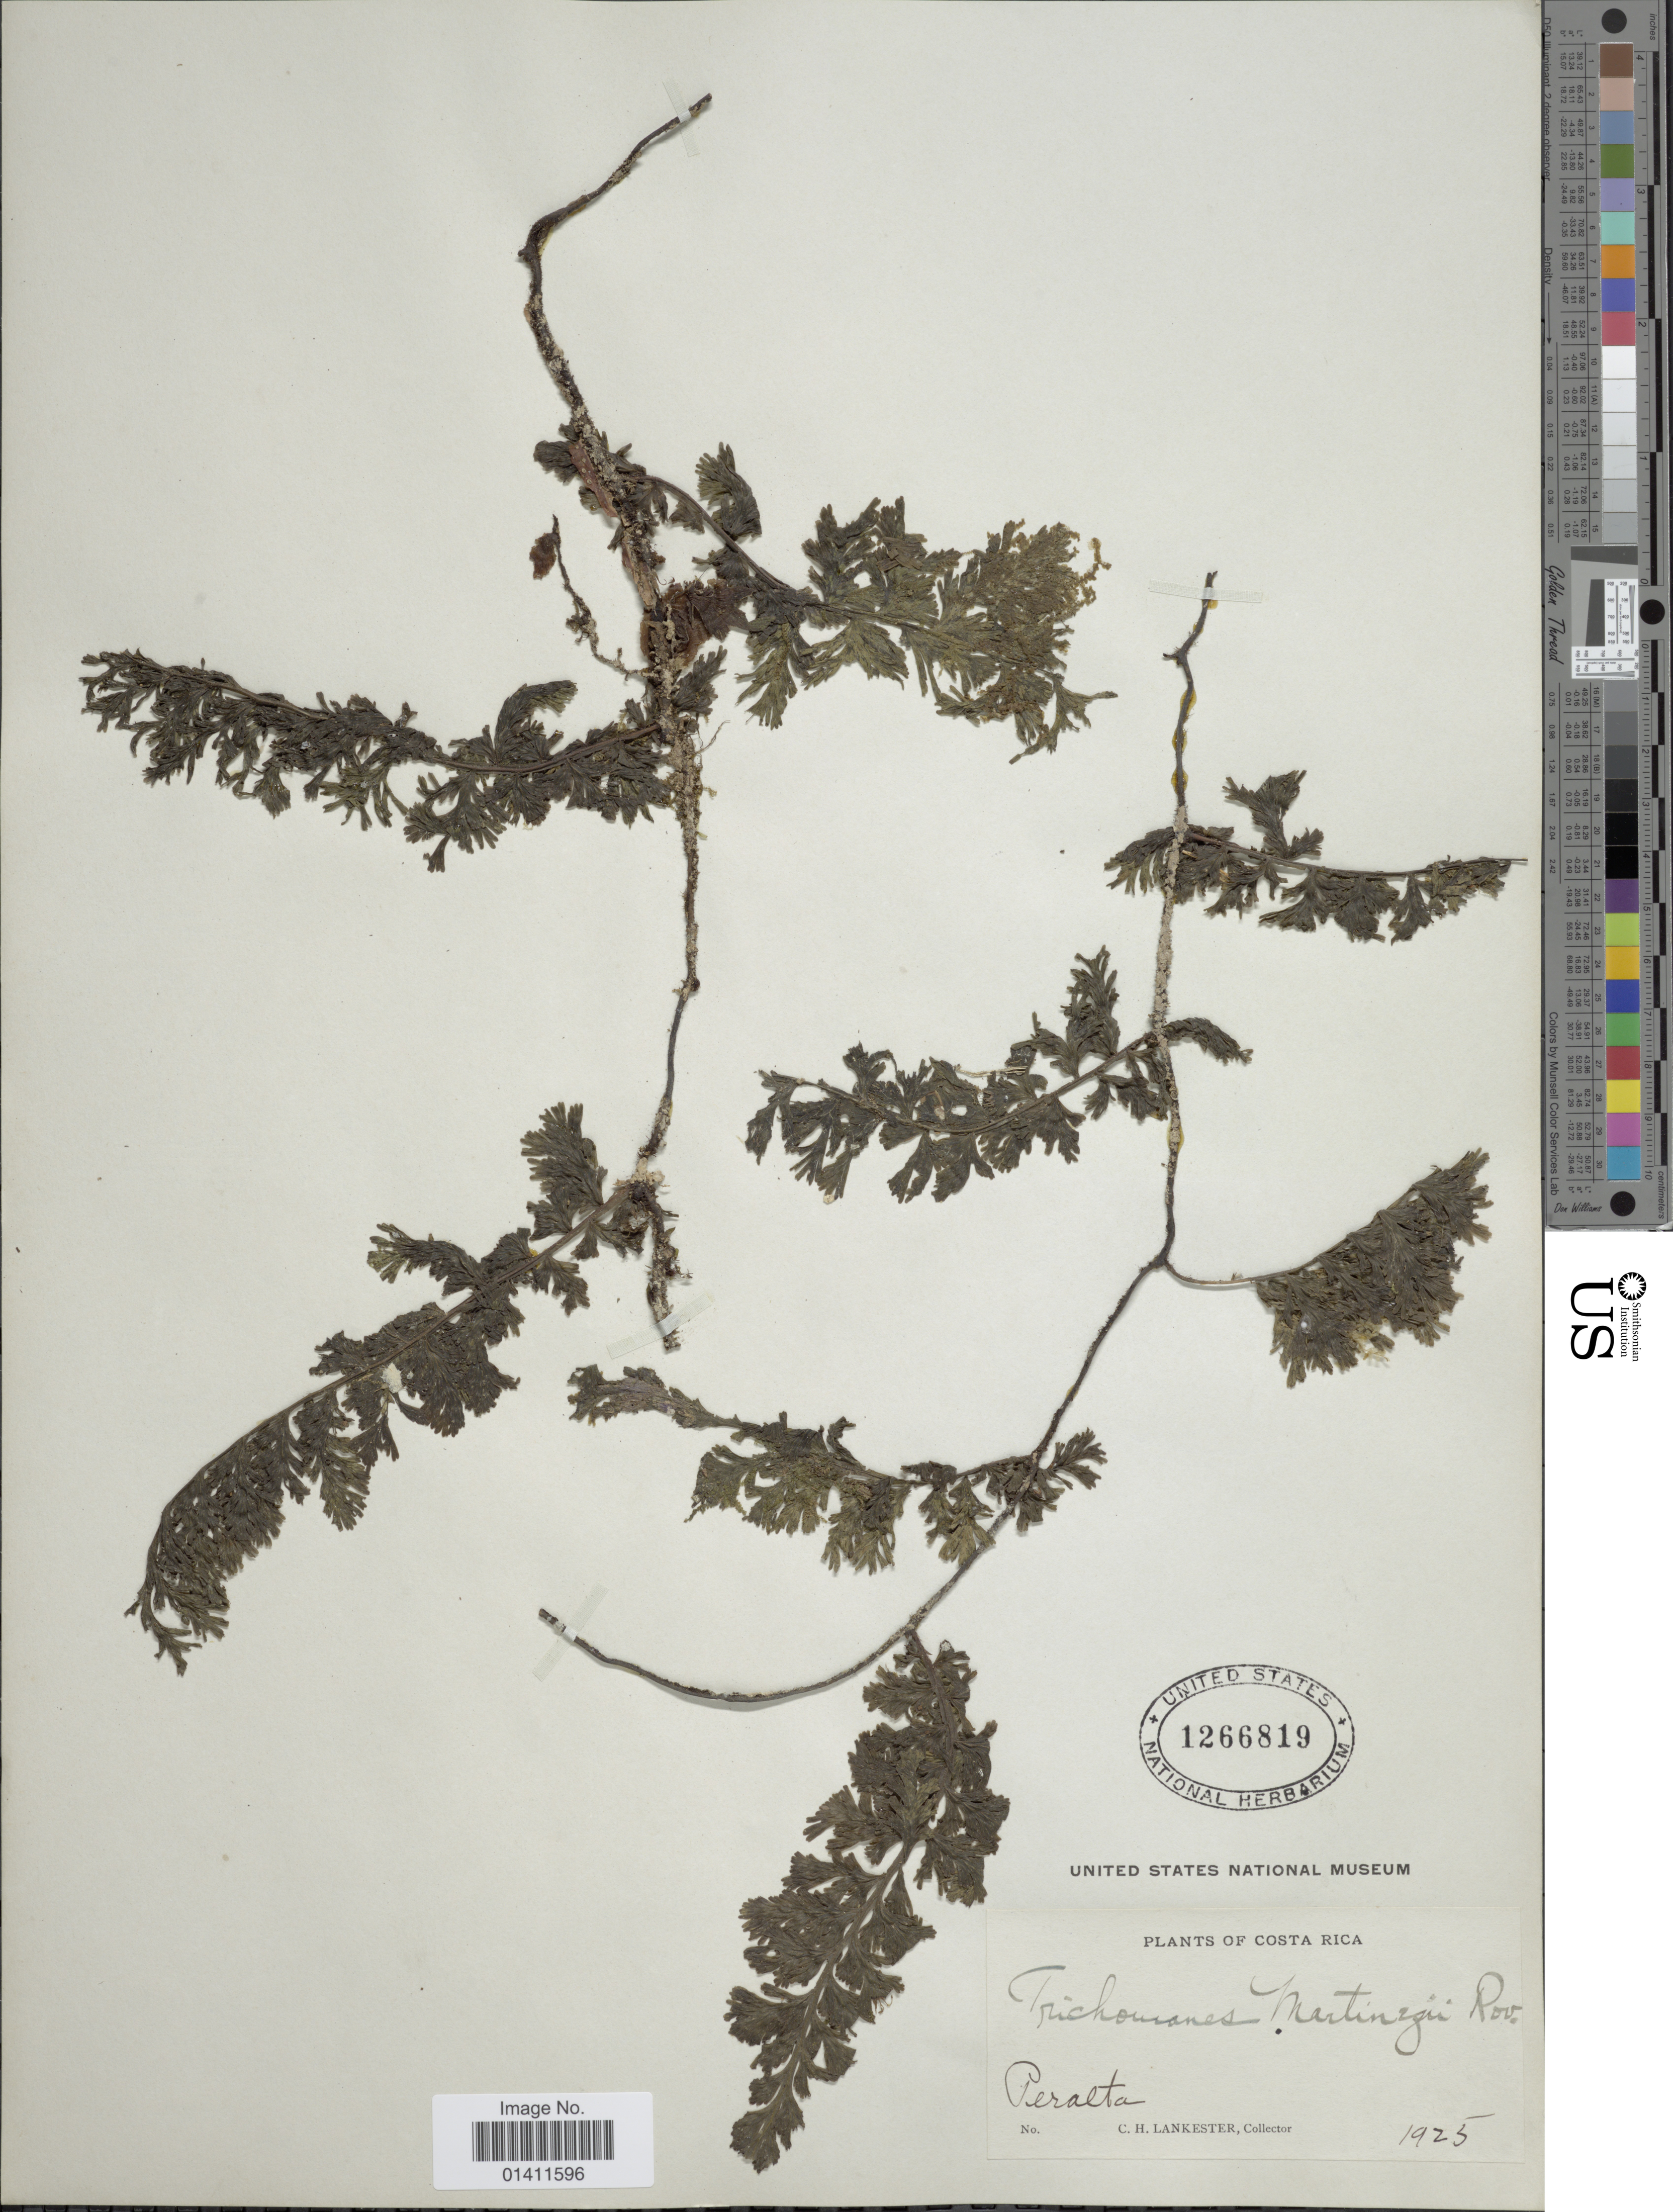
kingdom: Plantae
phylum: Tracheophyta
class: Polypodiopsida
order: Hymenophyllales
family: Hymenophyllaceae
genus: Vandenboschia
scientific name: Vandenboschia collariata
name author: (Bosch) Ebihara & K. Iwats.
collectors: C. H. Lankester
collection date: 1925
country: Costa Rica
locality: Peralta.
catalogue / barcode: US 1266819